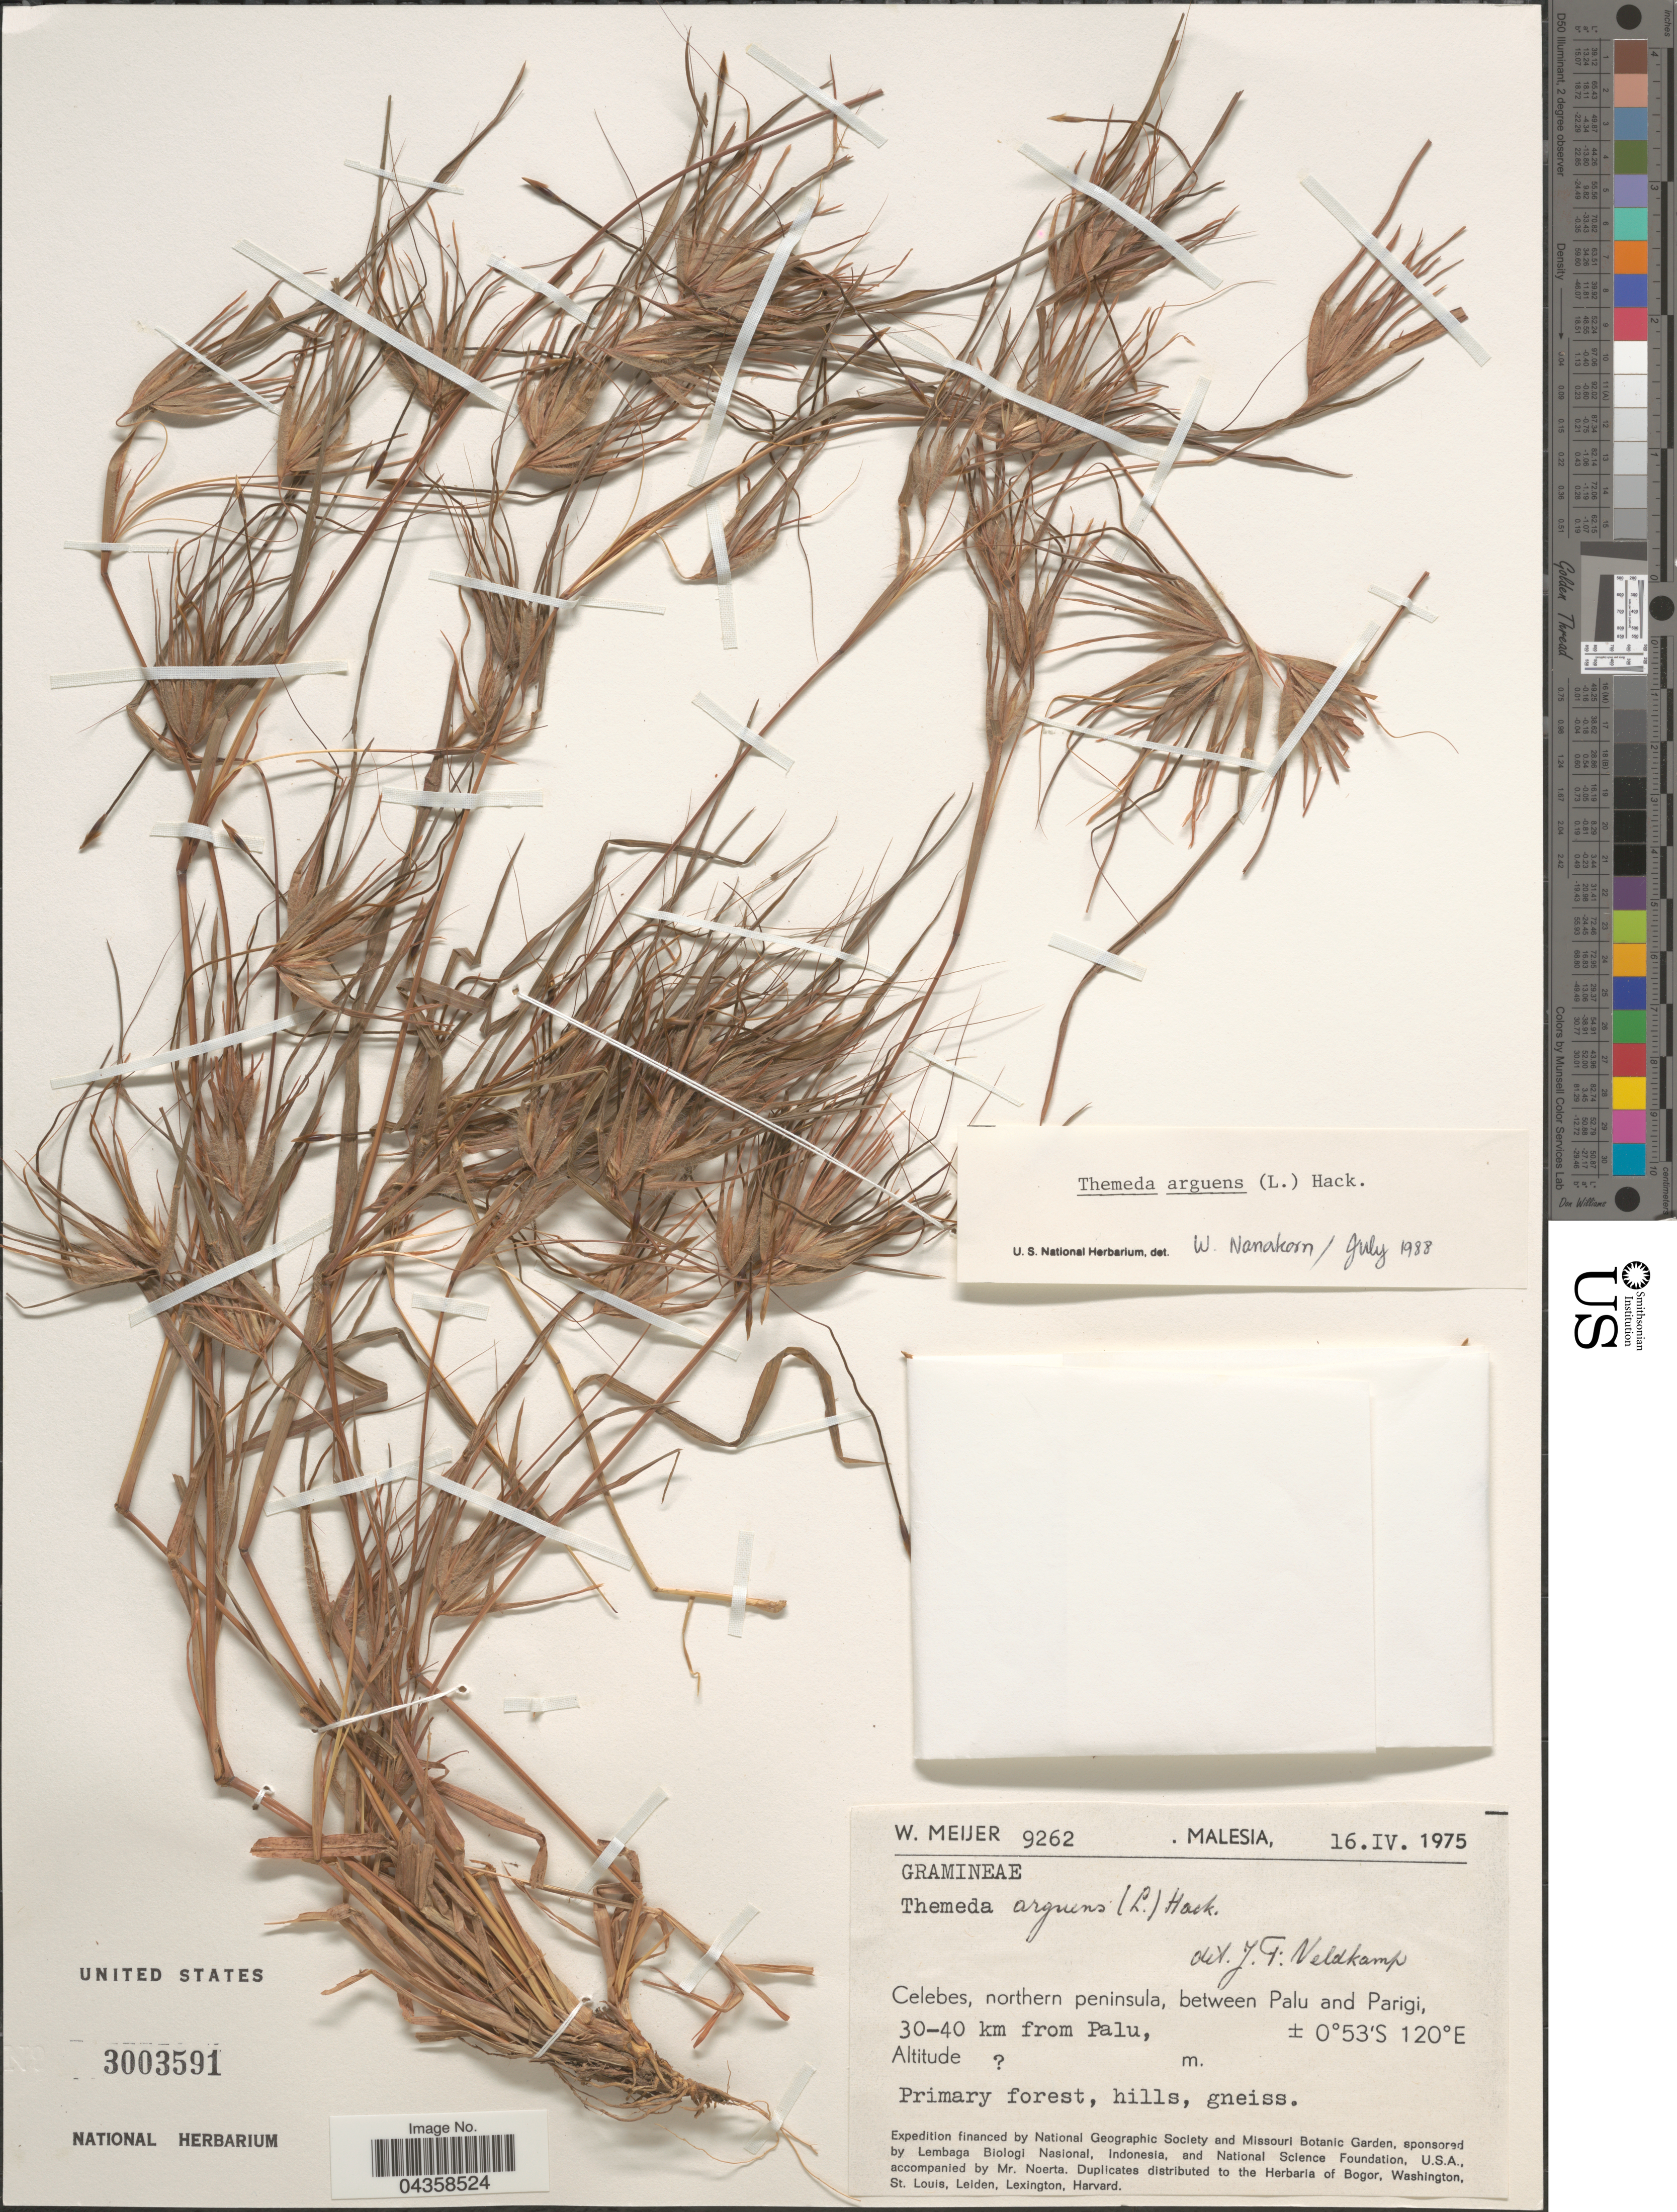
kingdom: Plantae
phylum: Tracheophyta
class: Liliopsida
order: Poales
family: Poaceae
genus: Themeda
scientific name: Themeda arguens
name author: (L.) Hack.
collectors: W. Meijer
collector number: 9262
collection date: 1975-04-16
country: Malaysia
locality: Celebes, northern peninsula, between Palu and Parigi, 30-40 km from Palu, Primary forest, hills, gneiss.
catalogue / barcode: US 3003591